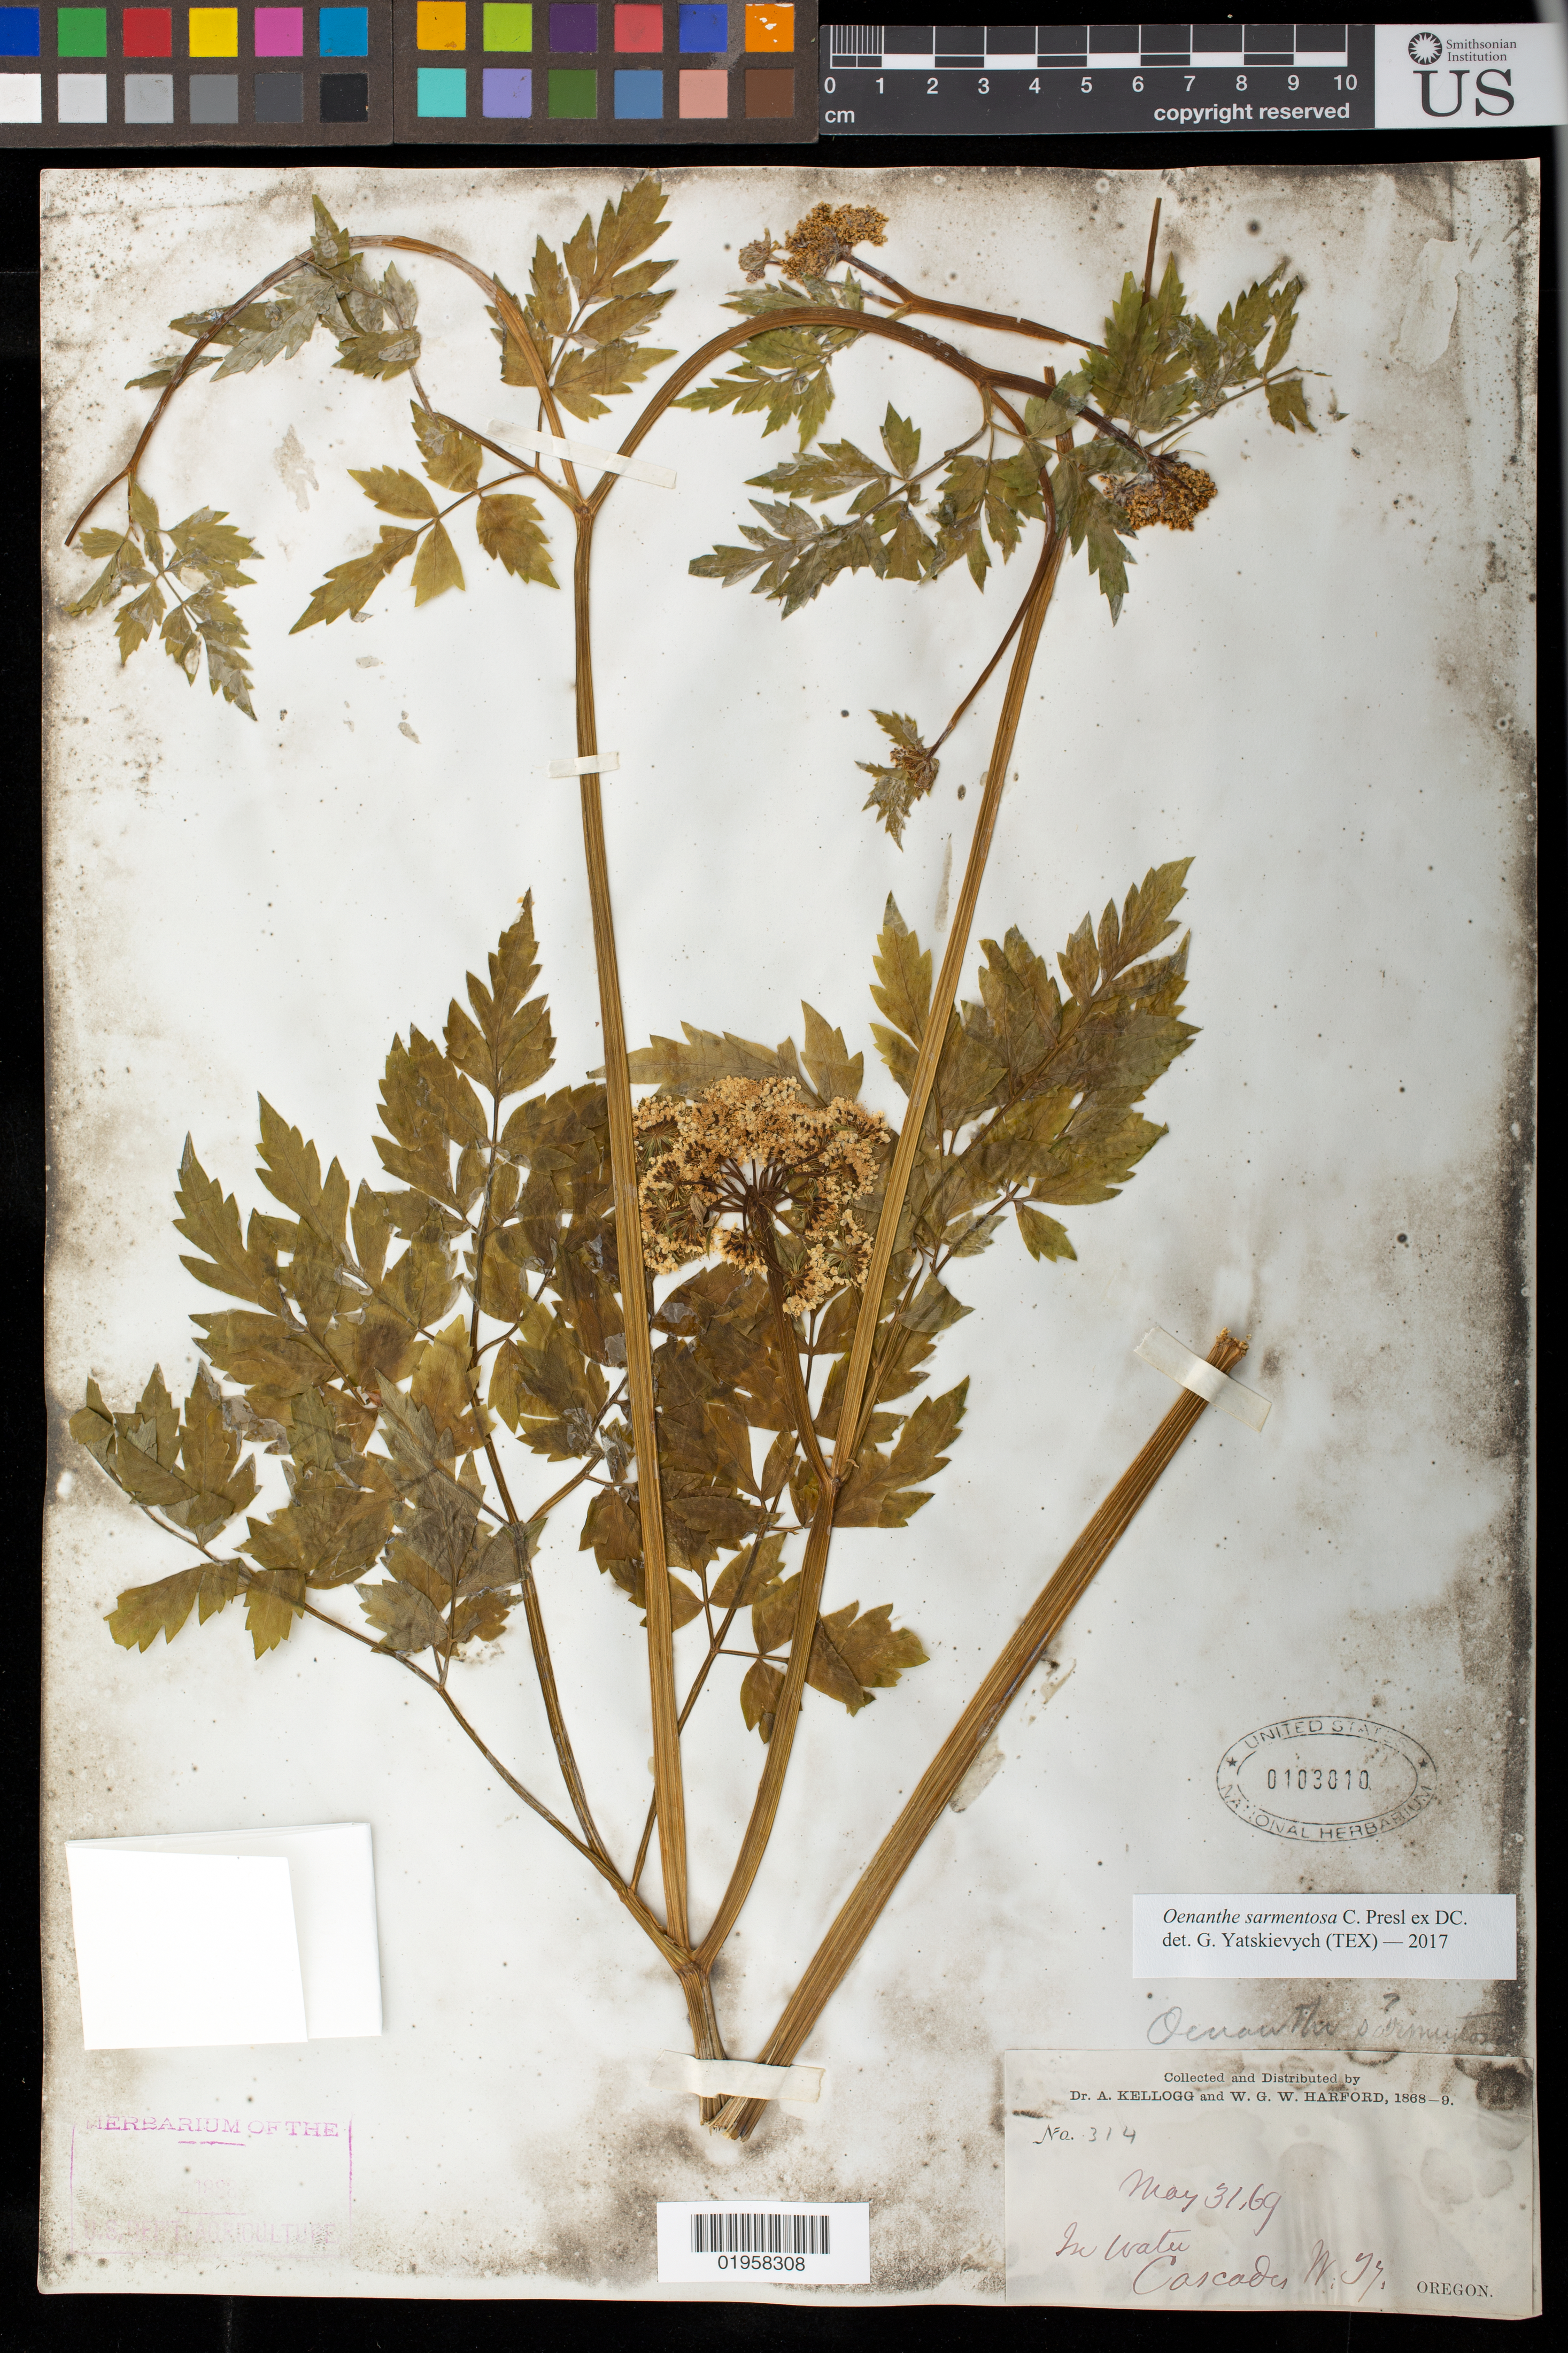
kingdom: Plantae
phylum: Tracheophyta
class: Magnoliopsida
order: Apiales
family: Apiaceae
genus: Oenanthe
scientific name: Oenanthe sarmentosa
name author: C. Presl ex DC.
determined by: Yatskievych, G. A.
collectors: A. Kellogg & W. G. W. Harford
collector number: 314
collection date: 1869-05-31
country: United States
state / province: Oregon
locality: Cascades [?]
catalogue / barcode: US 103010